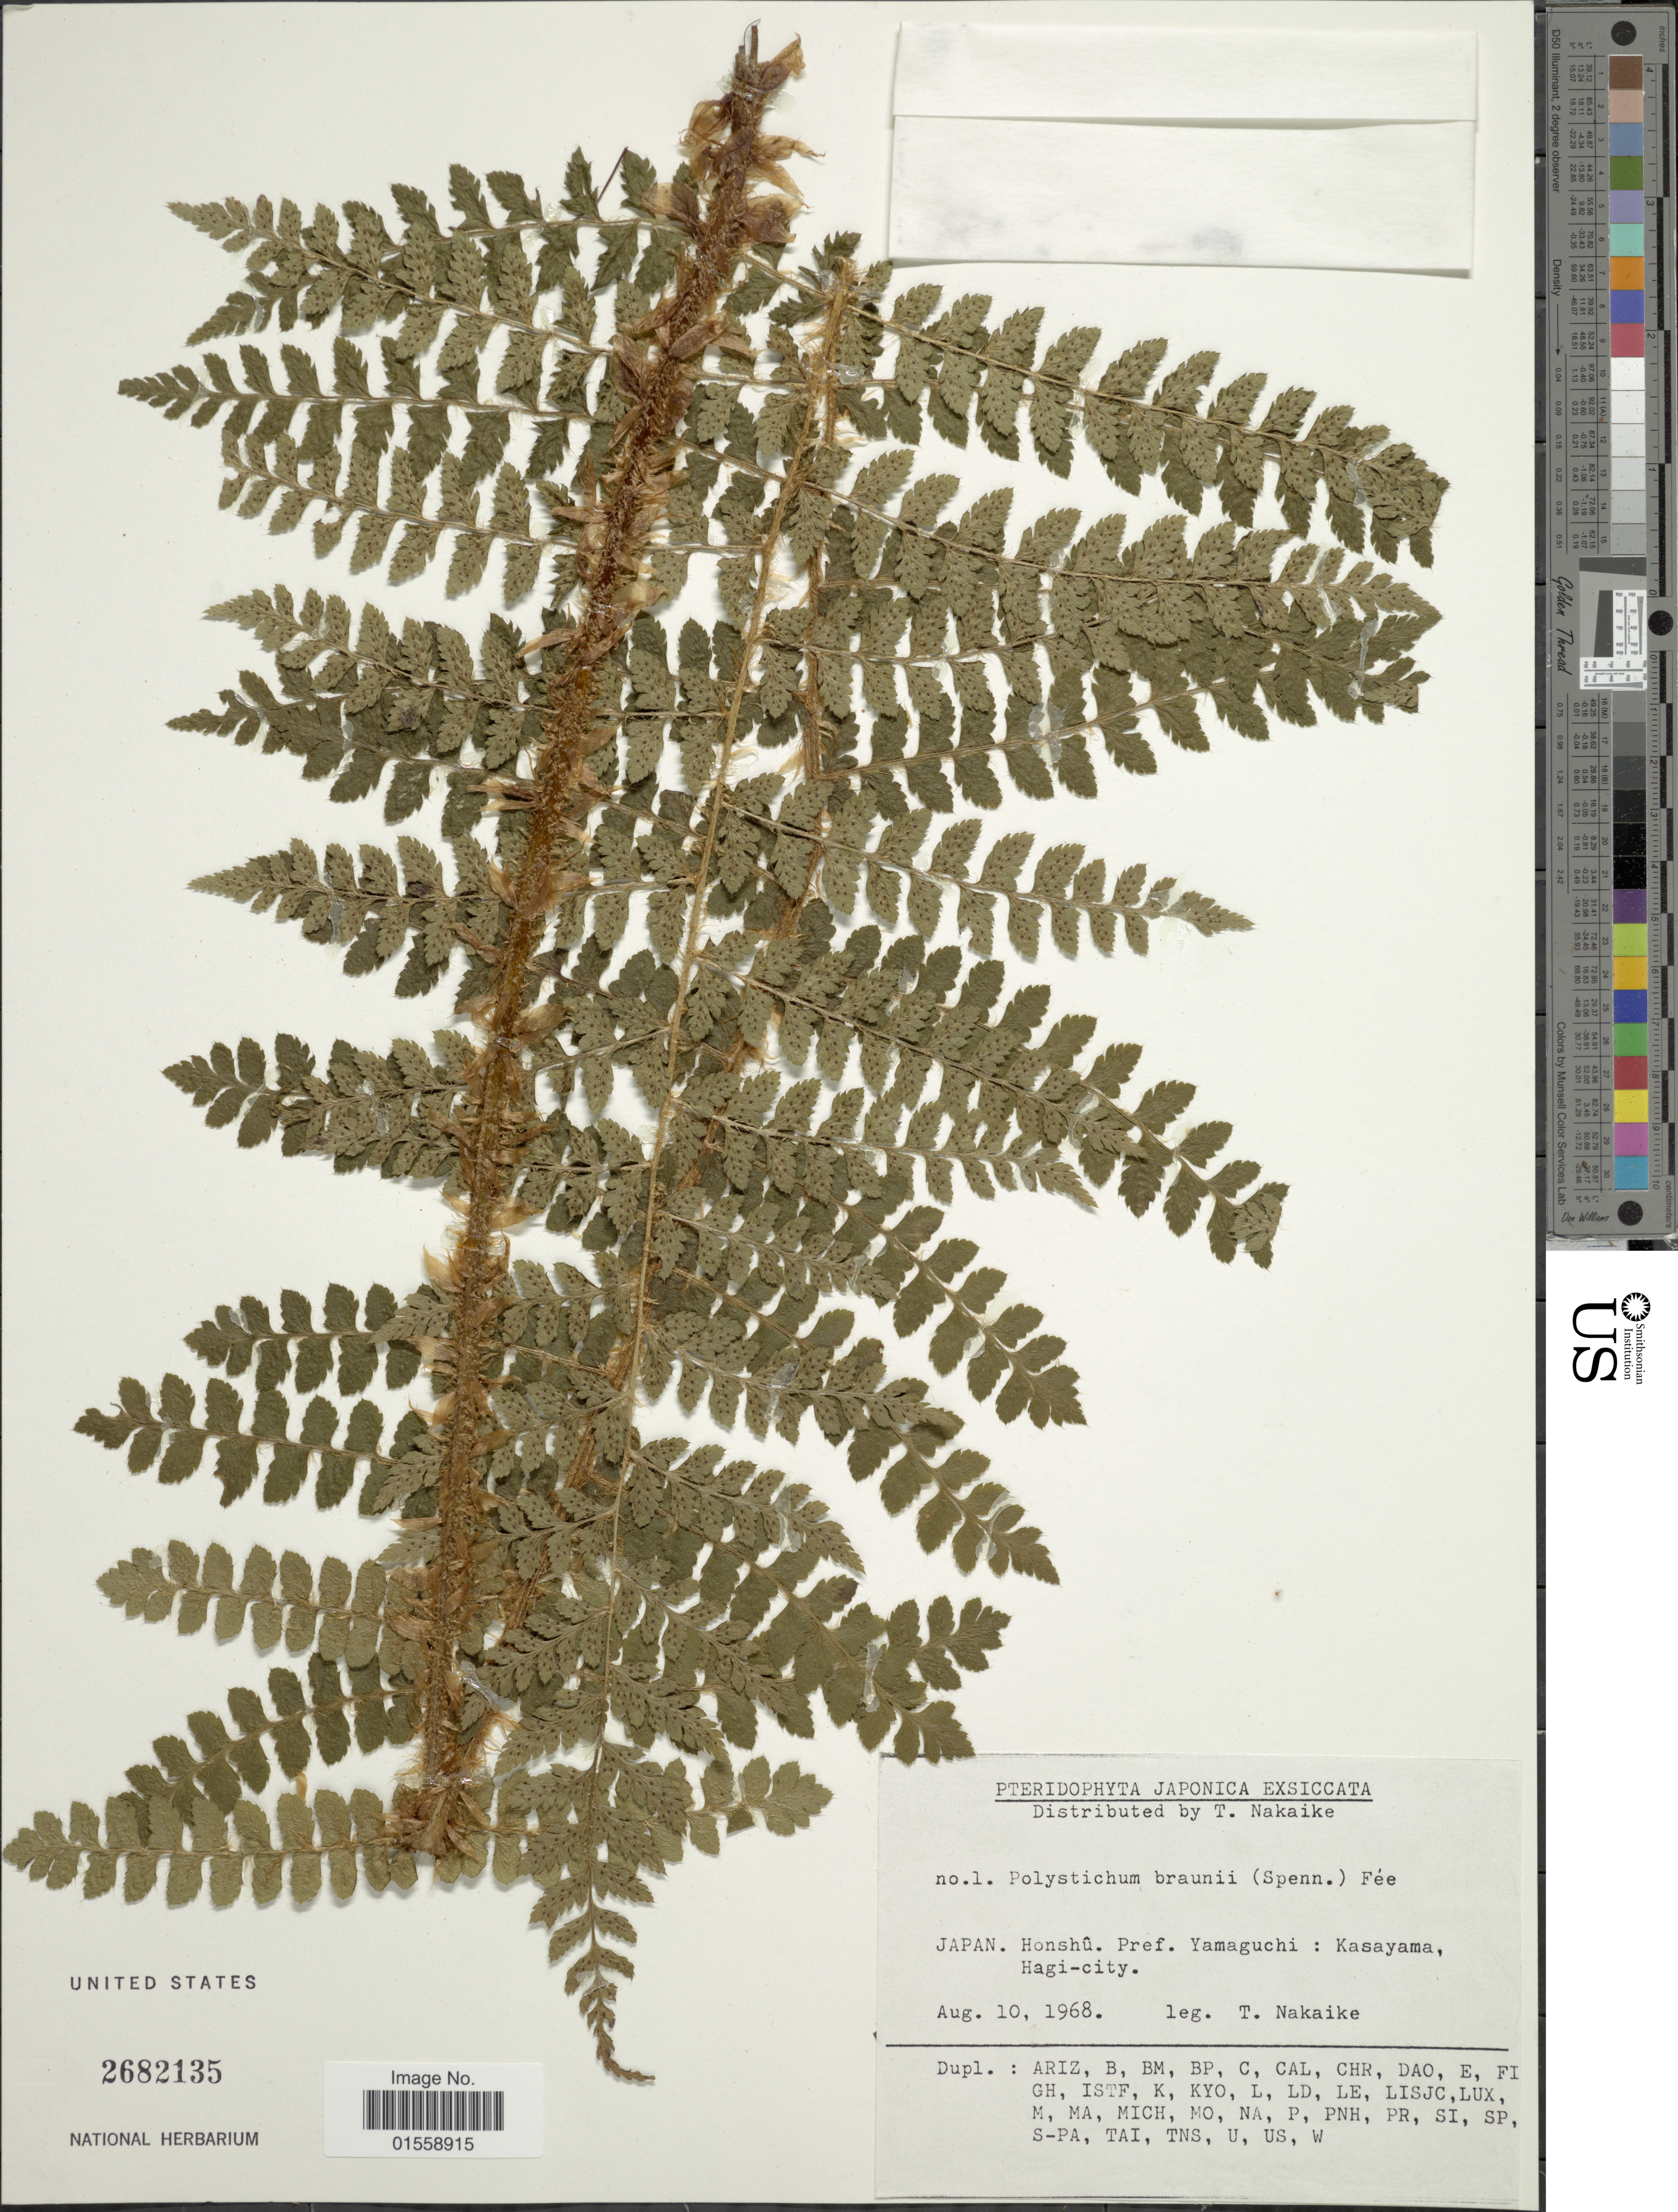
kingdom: Plantae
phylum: Tracheophyta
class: Polypodiopsida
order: Polypodiales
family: Dryopteridaceae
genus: Polystichum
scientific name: Polystichum braunii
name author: (Spenn.) Fée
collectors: T. Nakaike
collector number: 1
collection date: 1968-08-10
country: Japan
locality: Honshu, Pref. Yamaguchi: Kasayama, Hagi-city.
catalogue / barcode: US 2682135